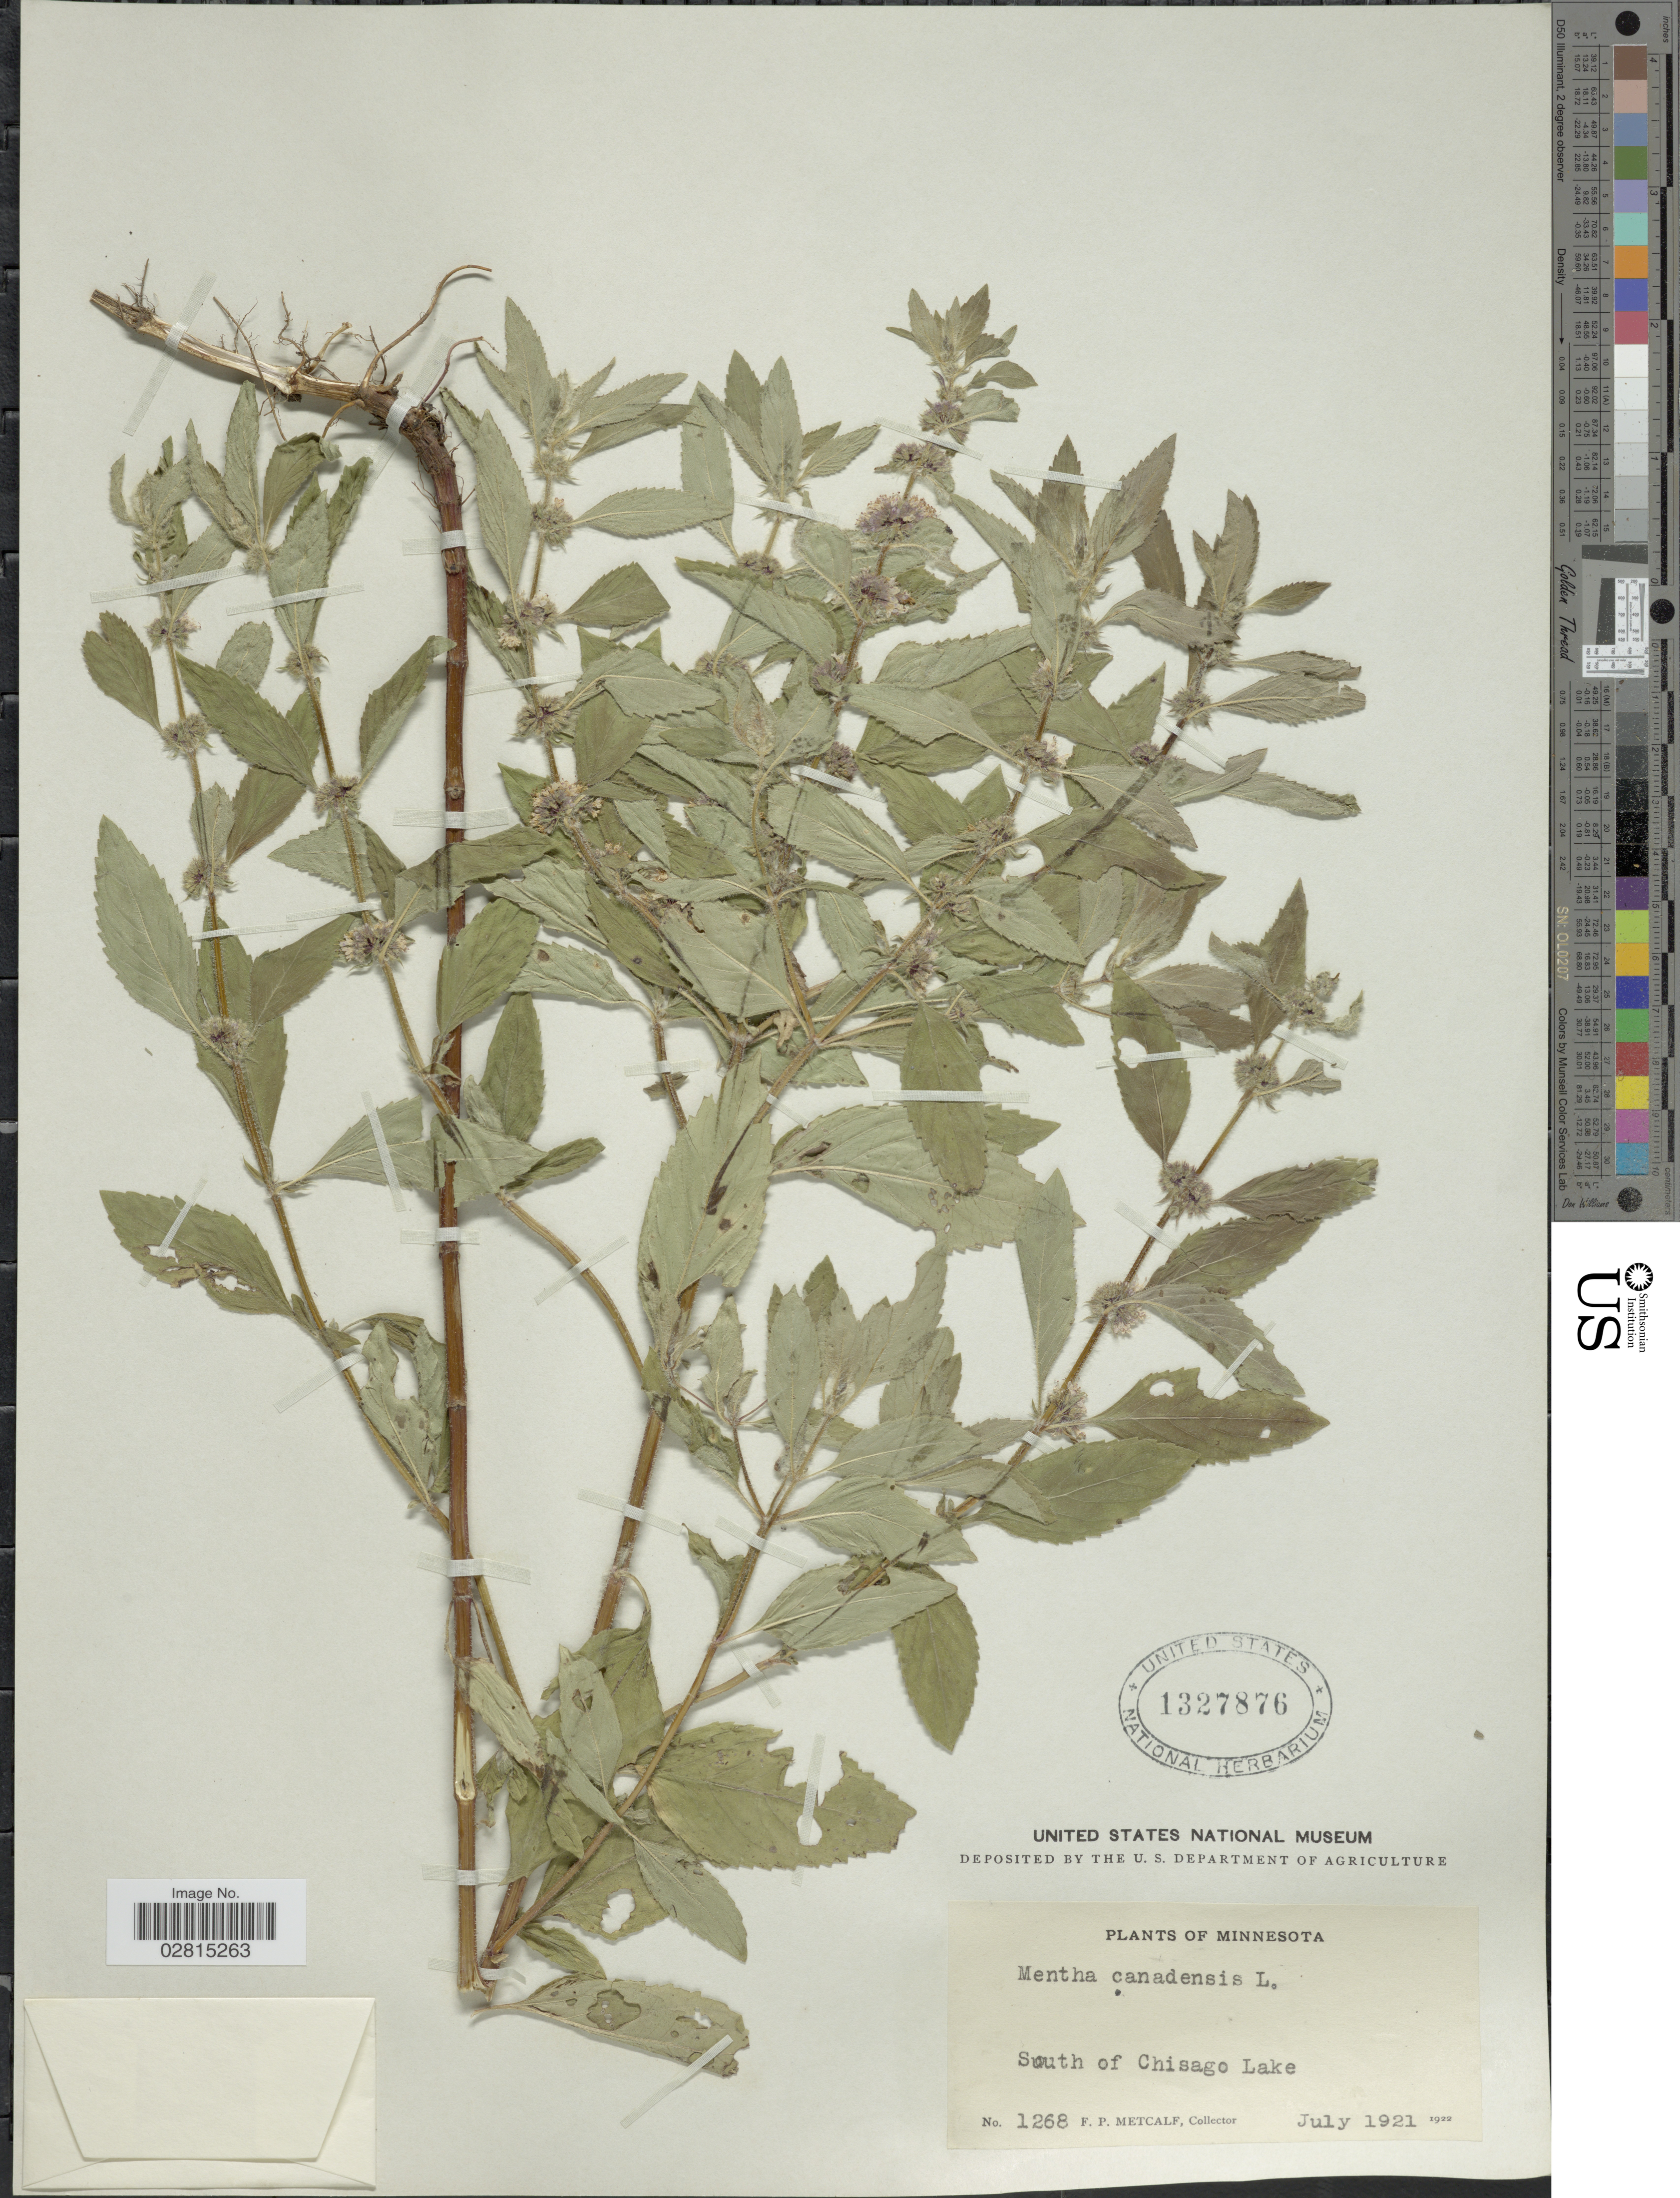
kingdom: Plantae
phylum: Tracheophyta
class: Magnoliopsida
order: Lamiales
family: Lamiaceae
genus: Mentha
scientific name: Mentha canadensis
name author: L.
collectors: F. Metcalf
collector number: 1268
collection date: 1921-07/1922-07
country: United States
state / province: Minnesota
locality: South of Chisago Lake.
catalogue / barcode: US 1327876